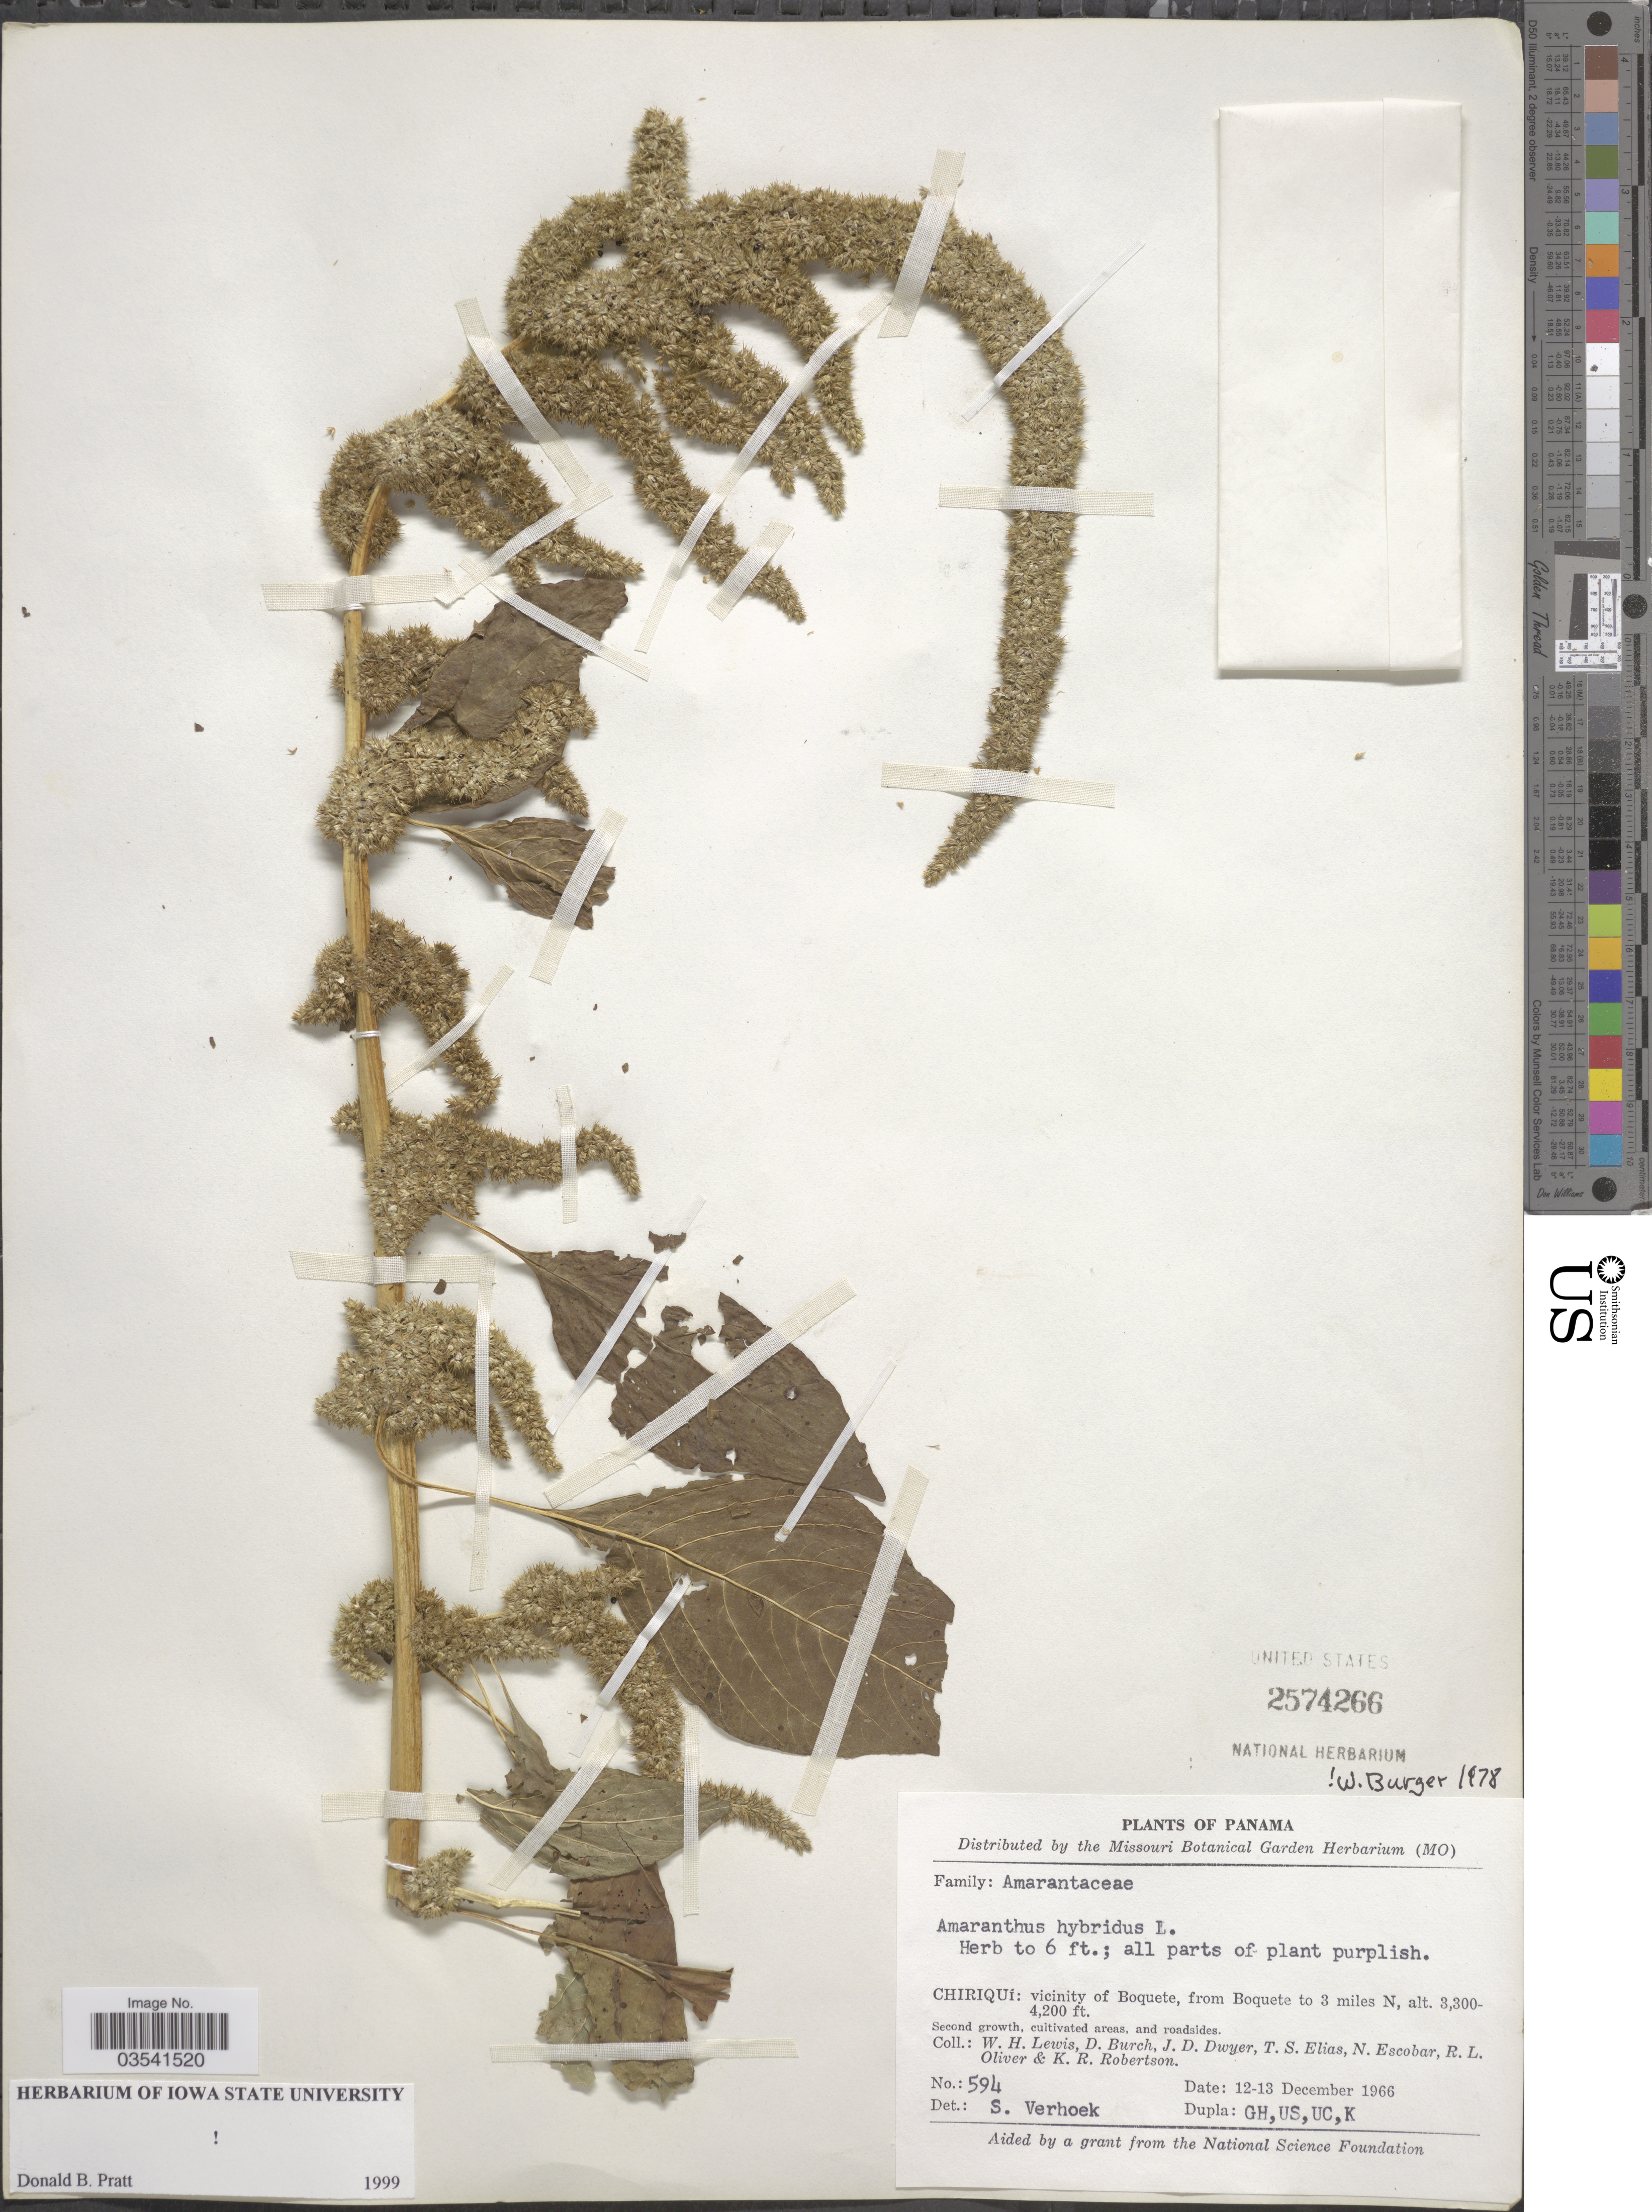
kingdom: Plantae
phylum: Tracheophyta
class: Magnoliopsida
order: Caryophyllales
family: Amaranthaceae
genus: Amaranthus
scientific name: Amaranthus hybridus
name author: L.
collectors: W. H. Lewis, D. Burch, J. D. Dwyer, T. S. Elias & et al.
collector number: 594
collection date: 1966-12-12/1966-12-13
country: Panama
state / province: Chiriqui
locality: Vicinity of Boquete, from Boquete to 3 miles N.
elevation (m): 1006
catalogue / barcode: US 2574266